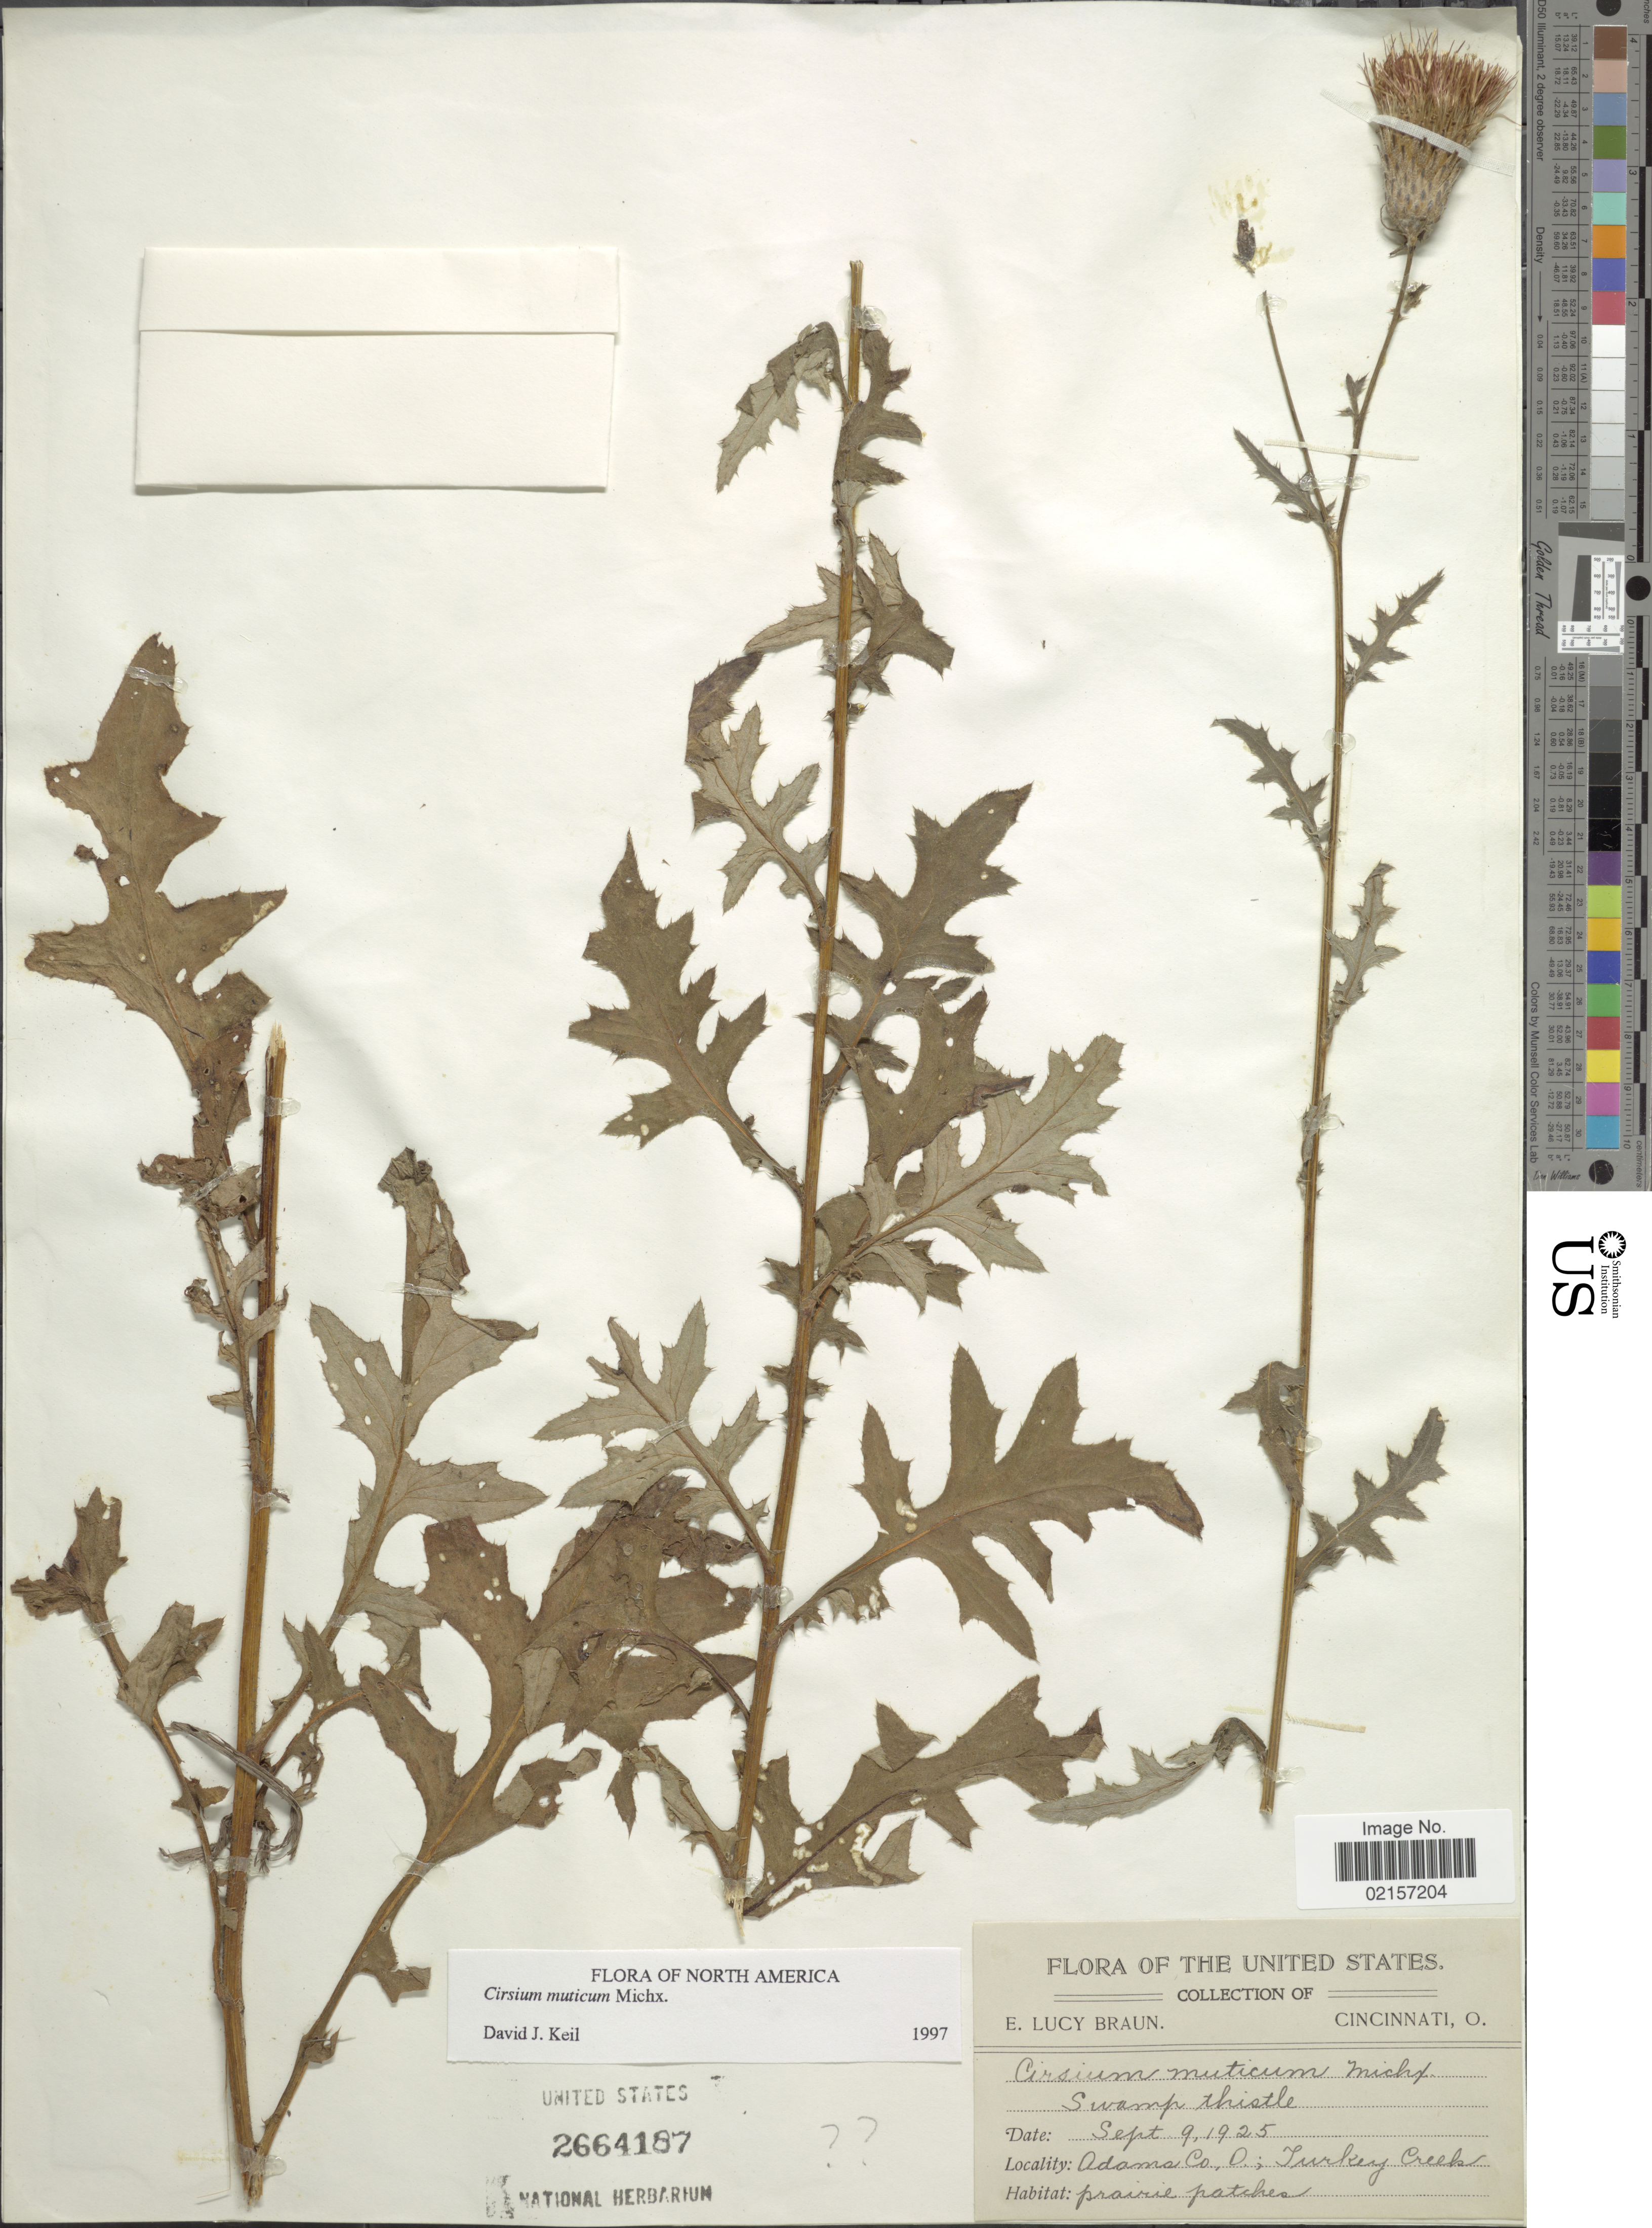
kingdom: Plantae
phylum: Tracheophyta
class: Magnoliopsida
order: Asterales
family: Asteraceae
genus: Cirsium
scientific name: Cirsium muticum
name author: Michx.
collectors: E. L. Braun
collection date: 1925-09-09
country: United States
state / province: Ohio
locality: Adams Co., Turkey Creek, Cincinnati, O.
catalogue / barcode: US 2664187